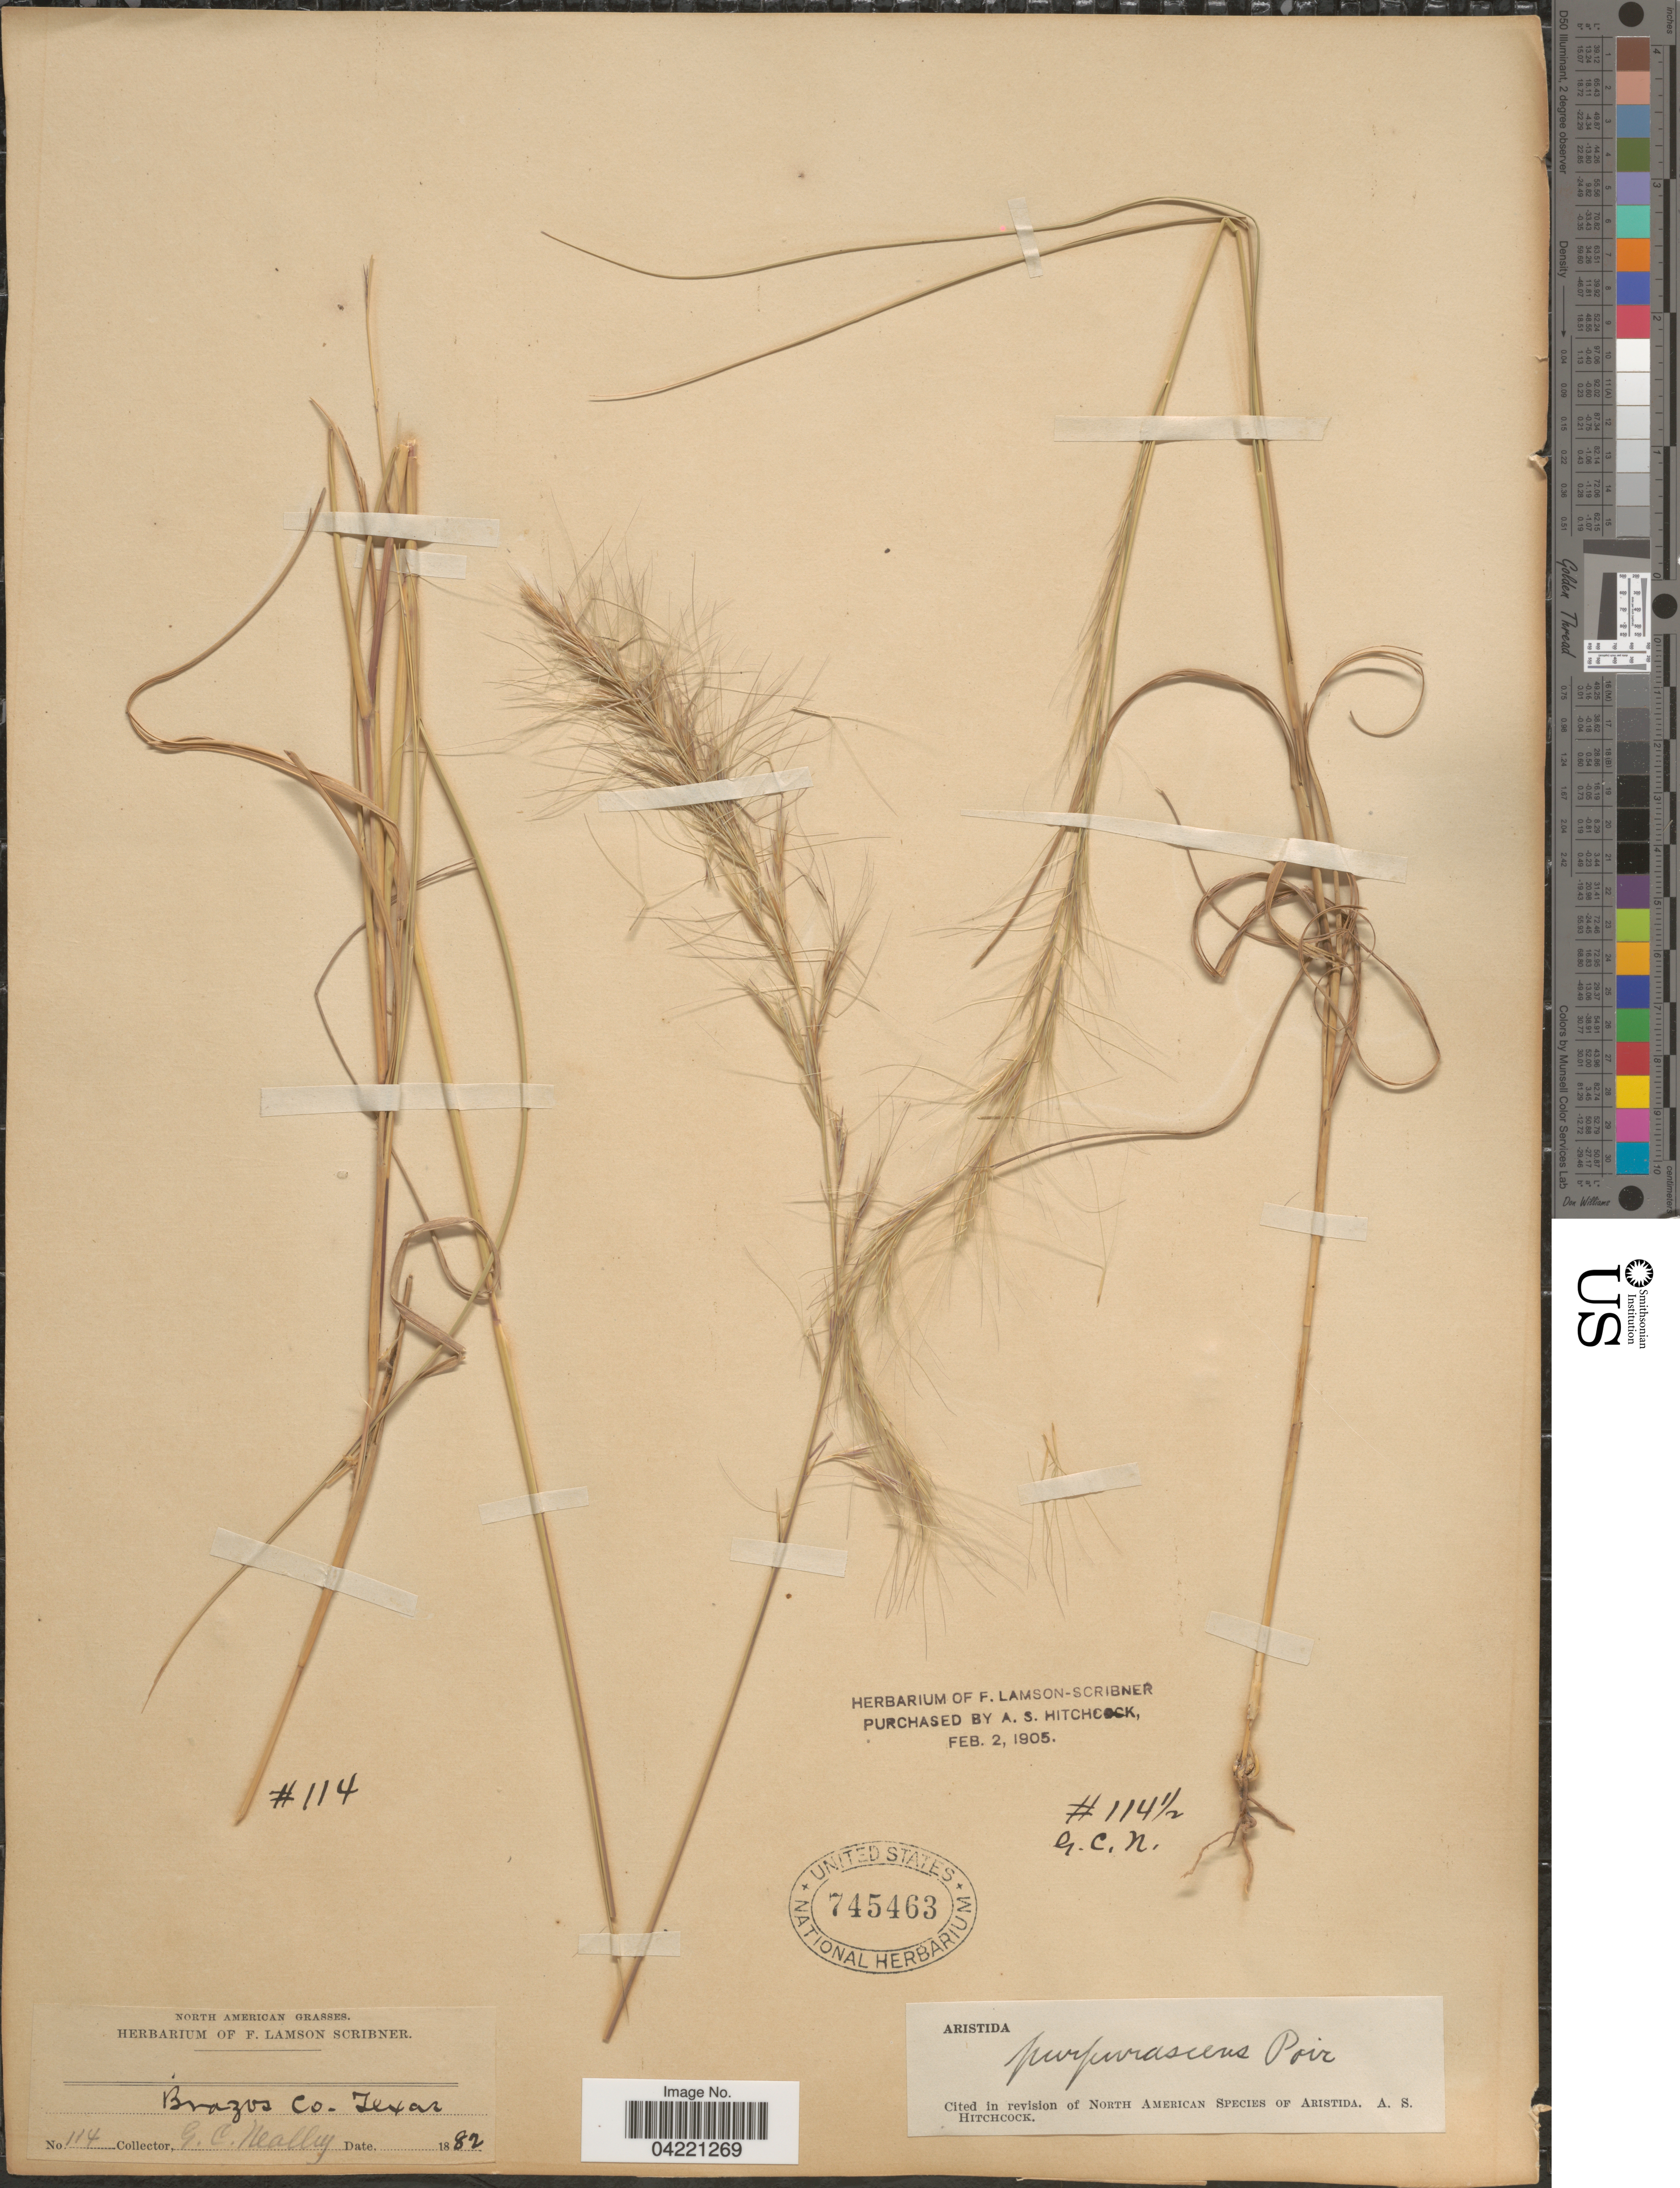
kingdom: Plantae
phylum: Tracheophyta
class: Liliopsida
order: Poales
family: Poaceae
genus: Aristida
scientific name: Aristida purpurascens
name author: Poir.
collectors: G. C. Nealley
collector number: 114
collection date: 1882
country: United States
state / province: Texas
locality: Brazos Co.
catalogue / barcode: US 745463